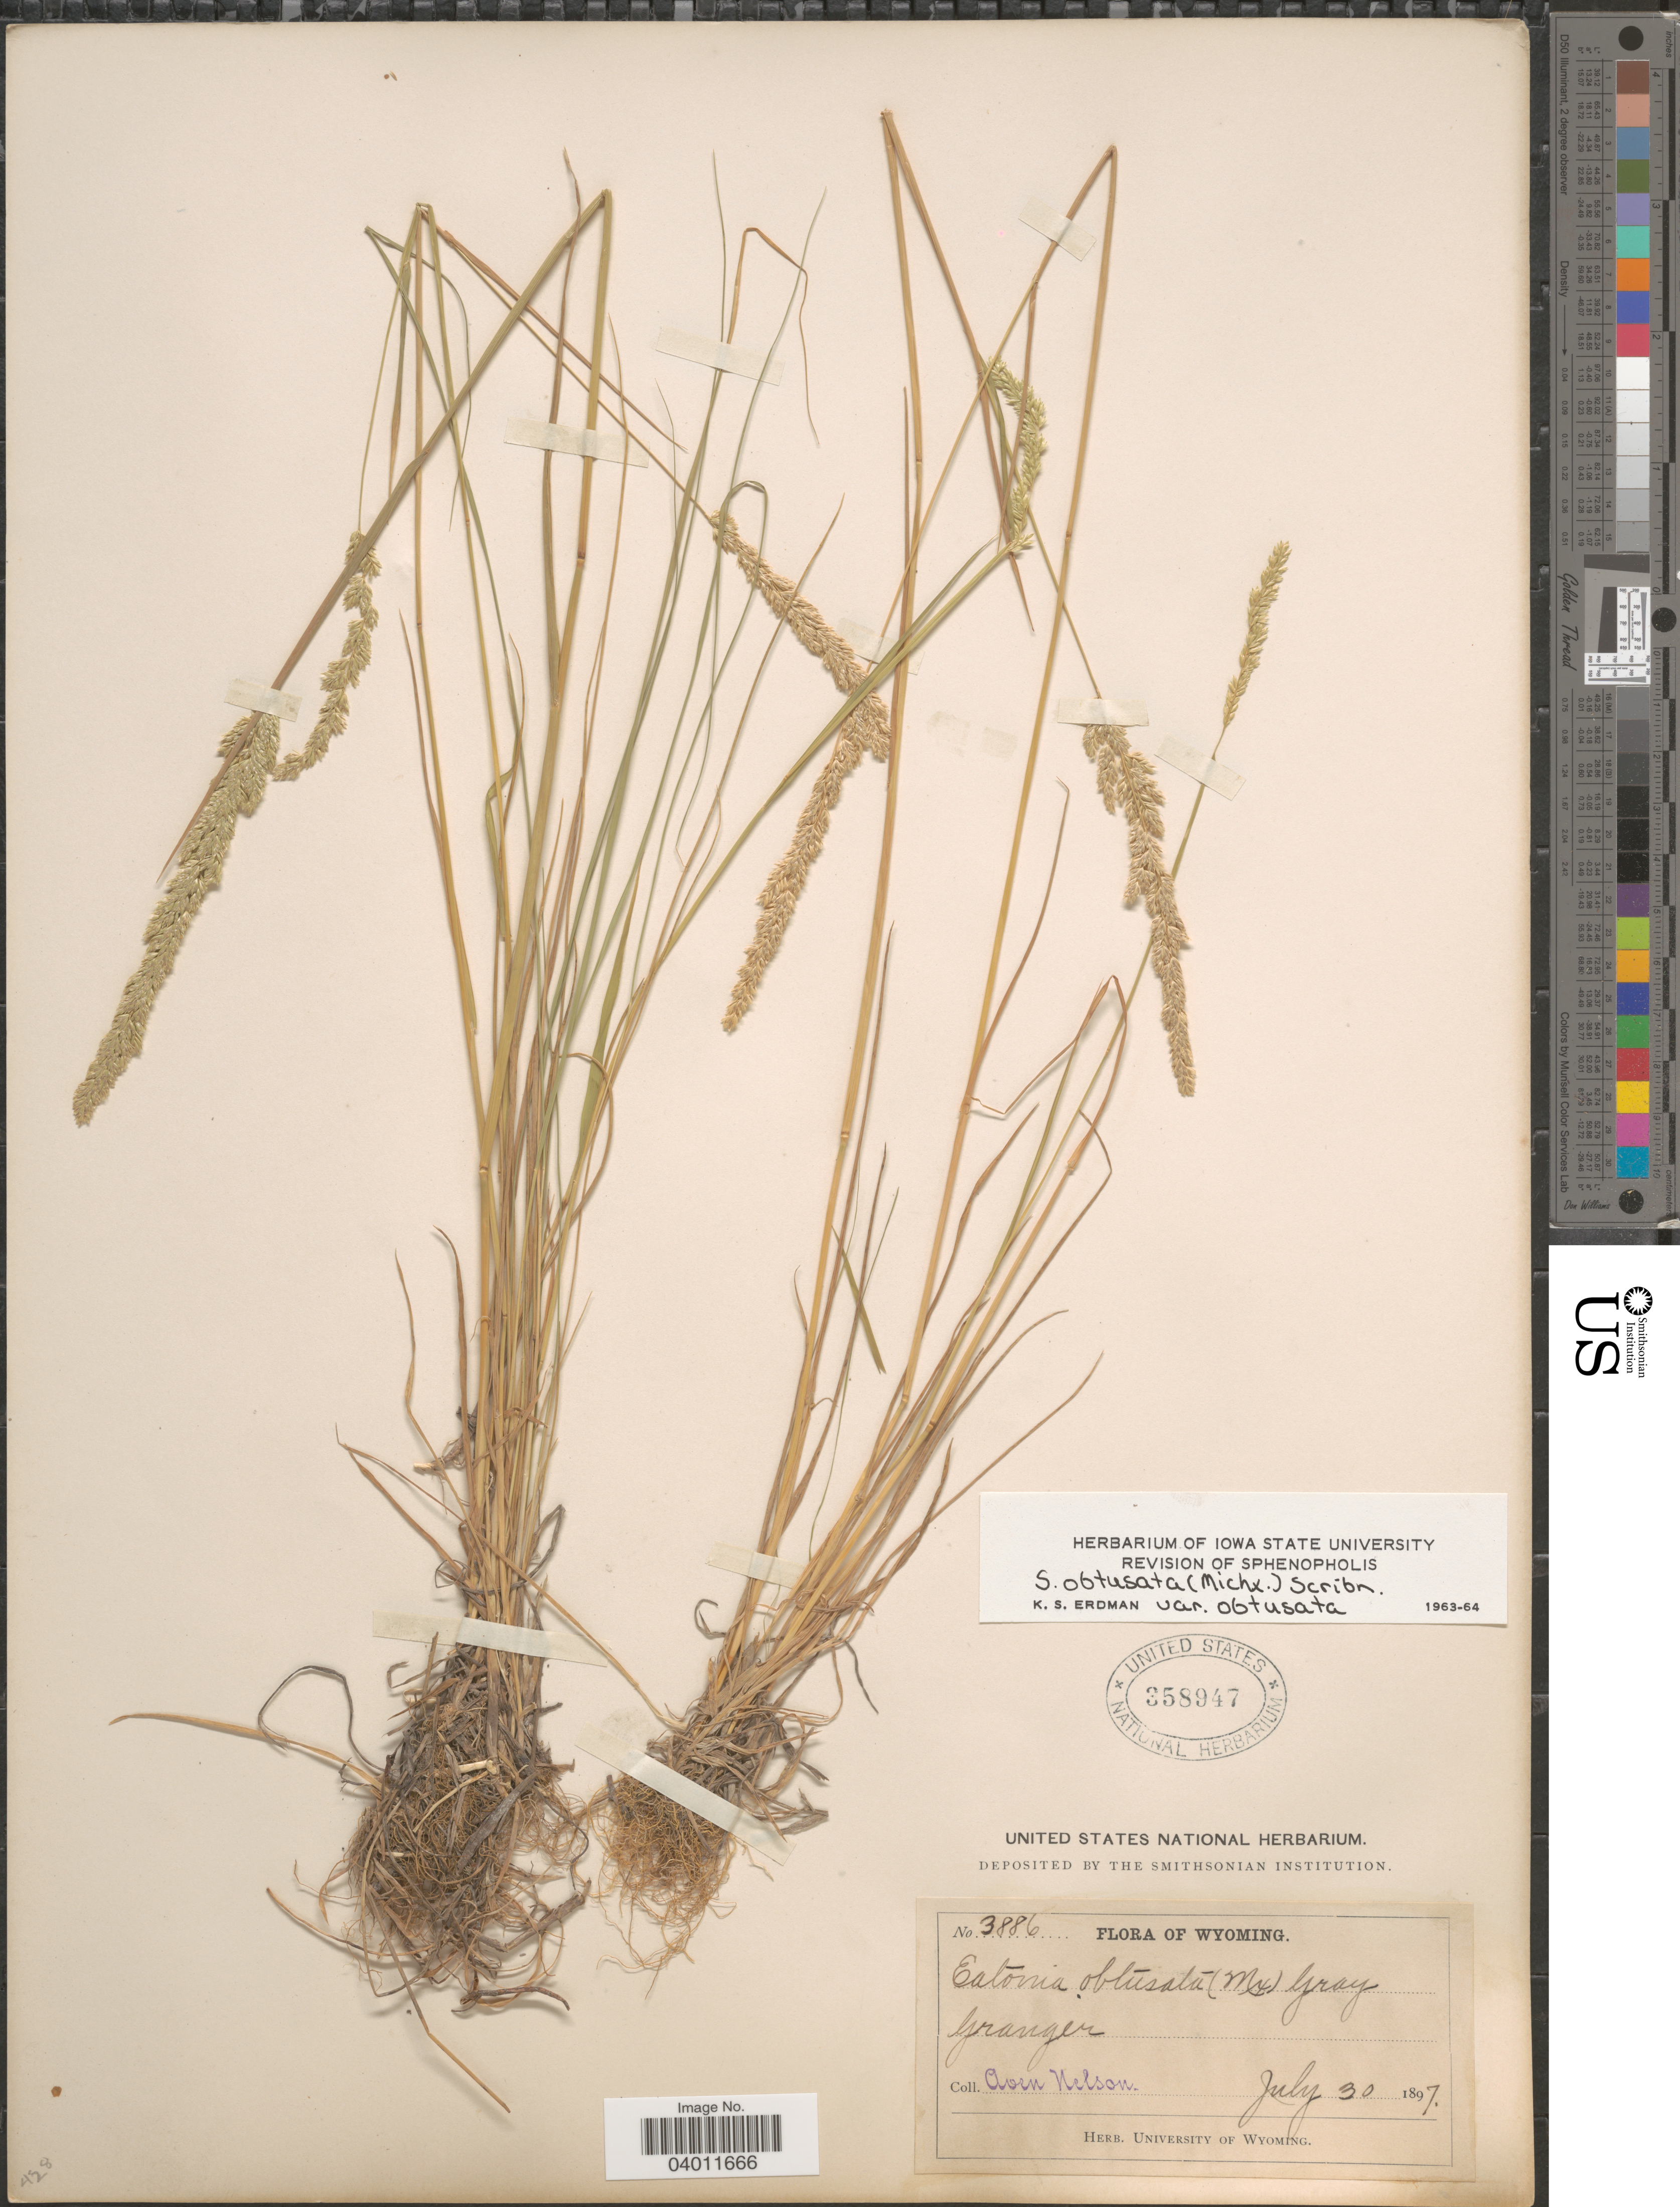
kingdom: Plantae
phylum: Tracheophyta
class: Liliopsida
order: Poales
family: Poaceae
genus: Sphenopholis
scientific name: Sphenopholis obtusata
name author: (Michx.) Scribn.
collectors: A. Nelson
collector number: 3886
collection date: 1897-07-30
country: United States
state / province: Wyoming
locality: Granger.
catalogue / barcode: US 358947